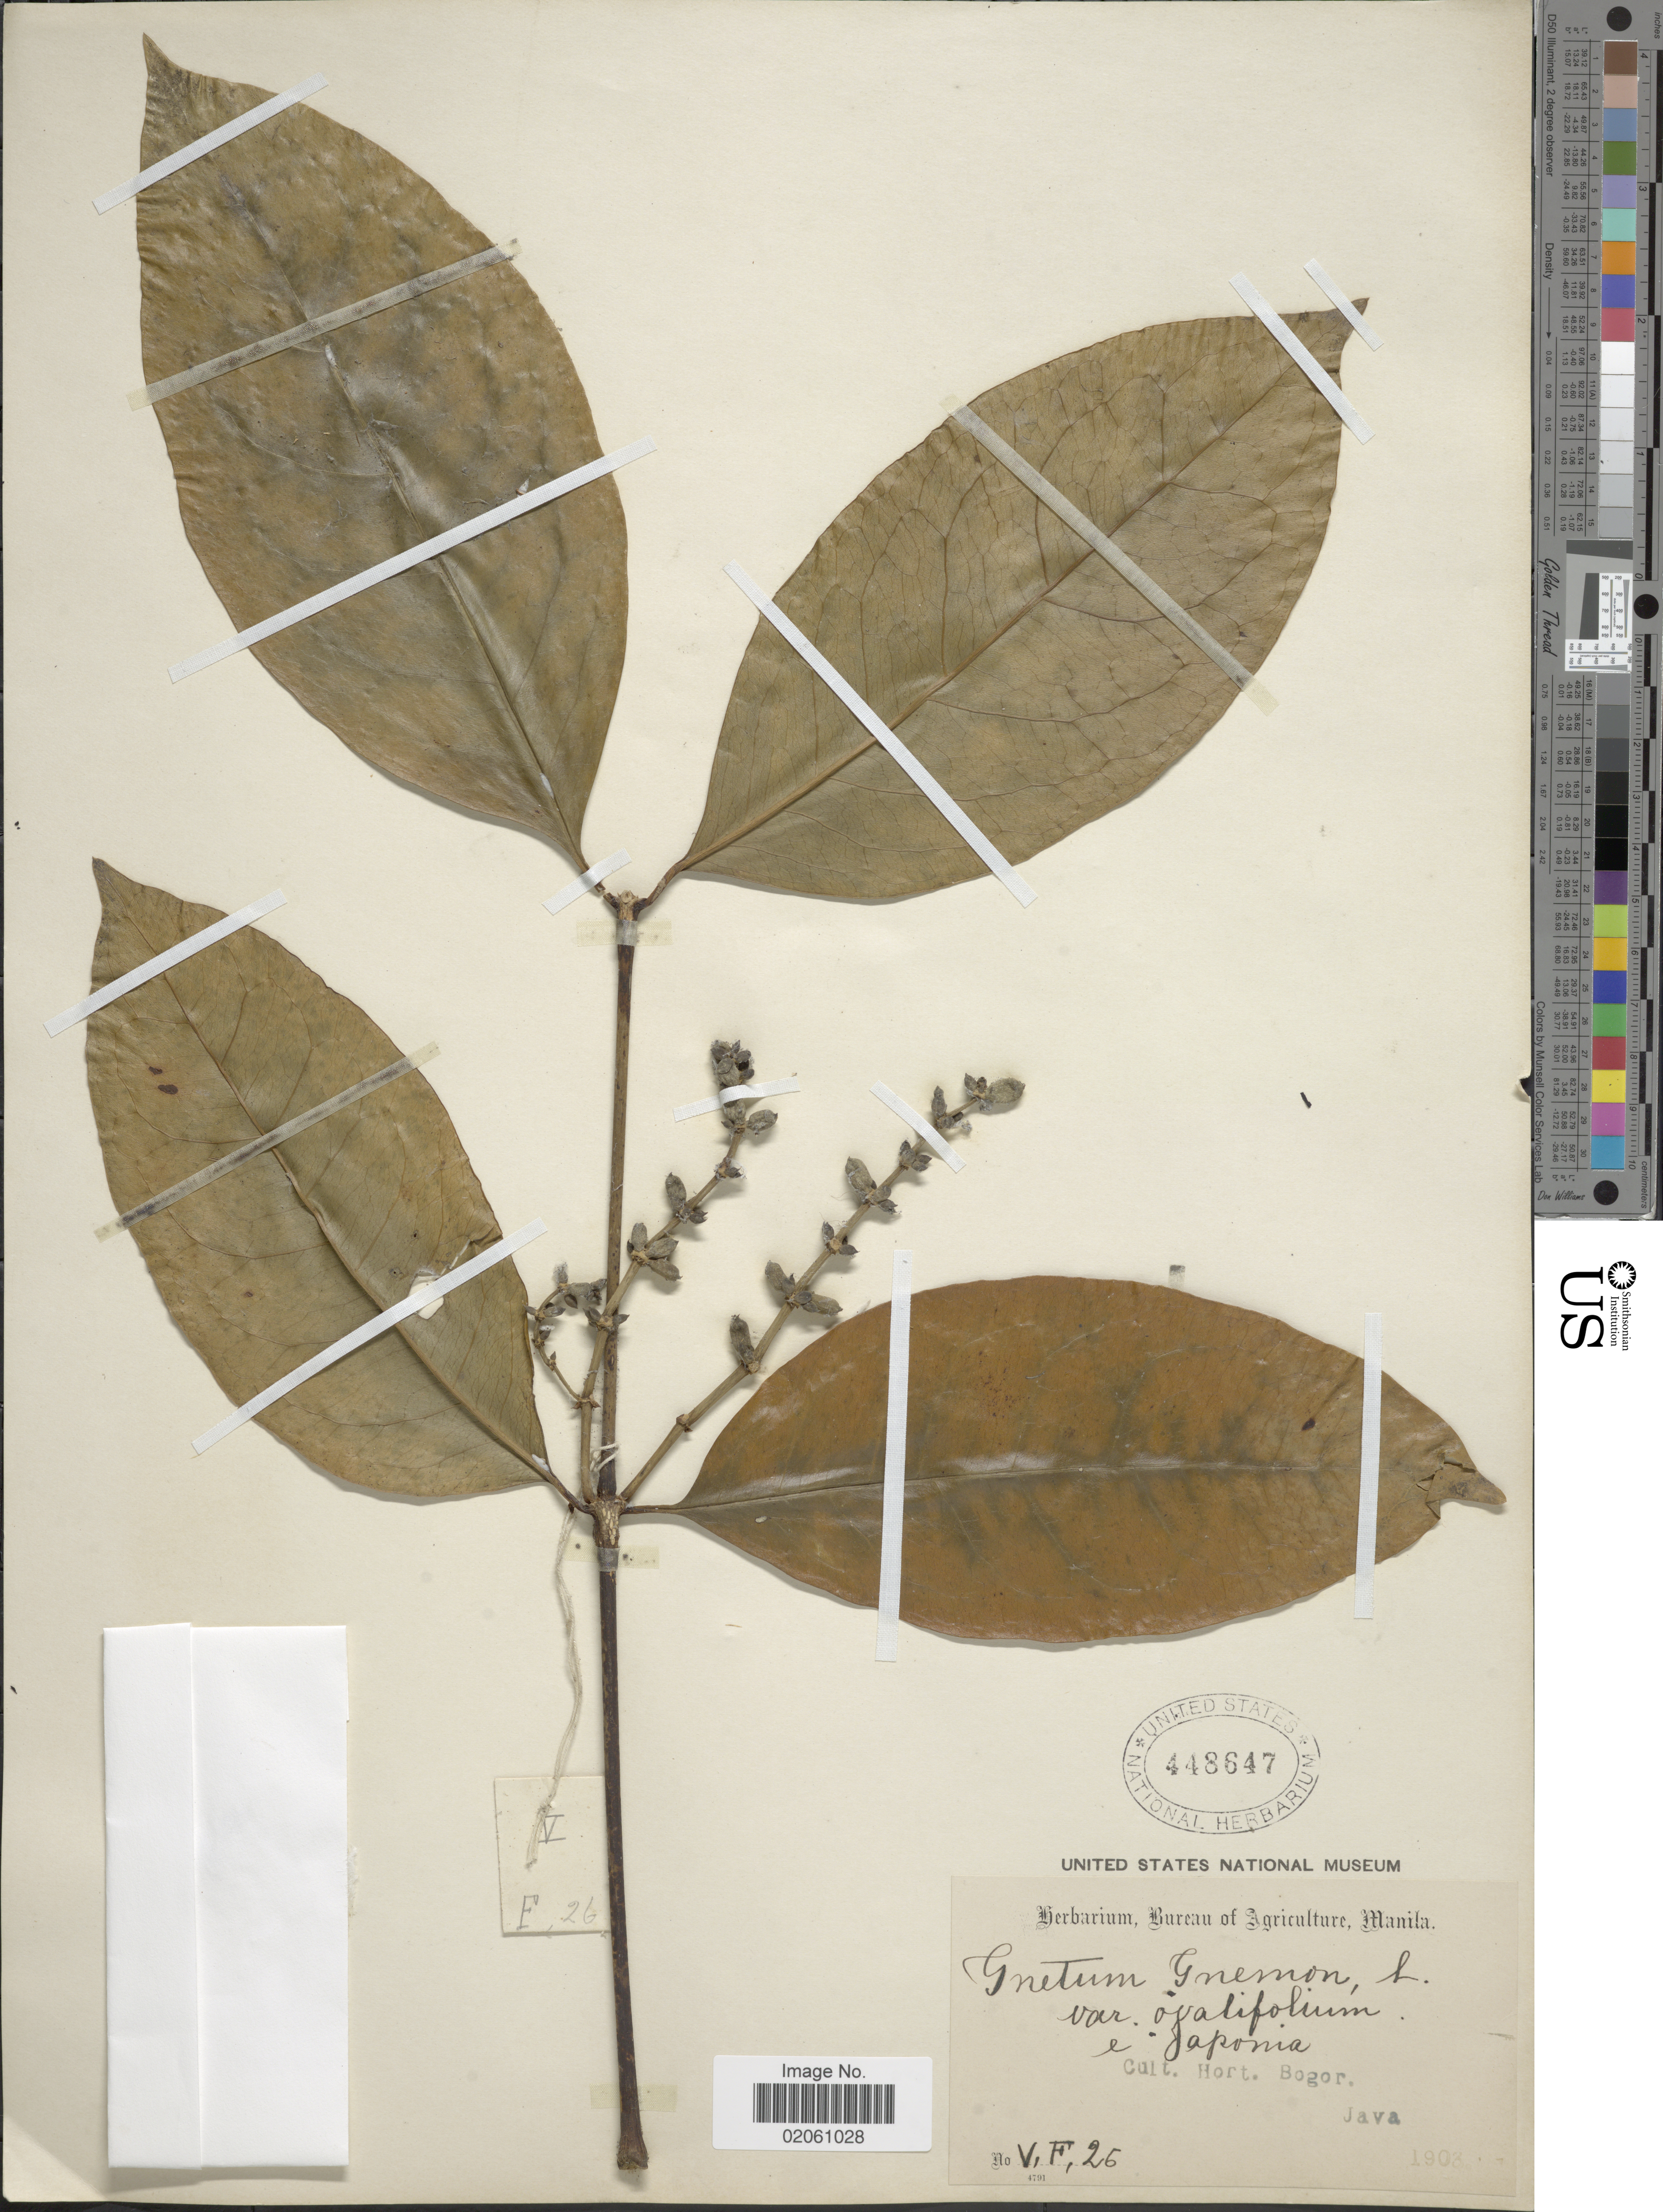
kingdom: Plantae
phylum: Tracheophyta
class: Gnetopsida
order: Gnetales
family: Gnetaceae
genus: Gnetum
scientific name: Gnetum gnemon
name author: L.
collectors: ex Herb. Bur. Agric. Manila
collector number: V.F. 26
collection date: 1903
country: Indonesia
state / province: Java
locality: Cult. Hort. Bogor.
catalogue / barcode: US 448647